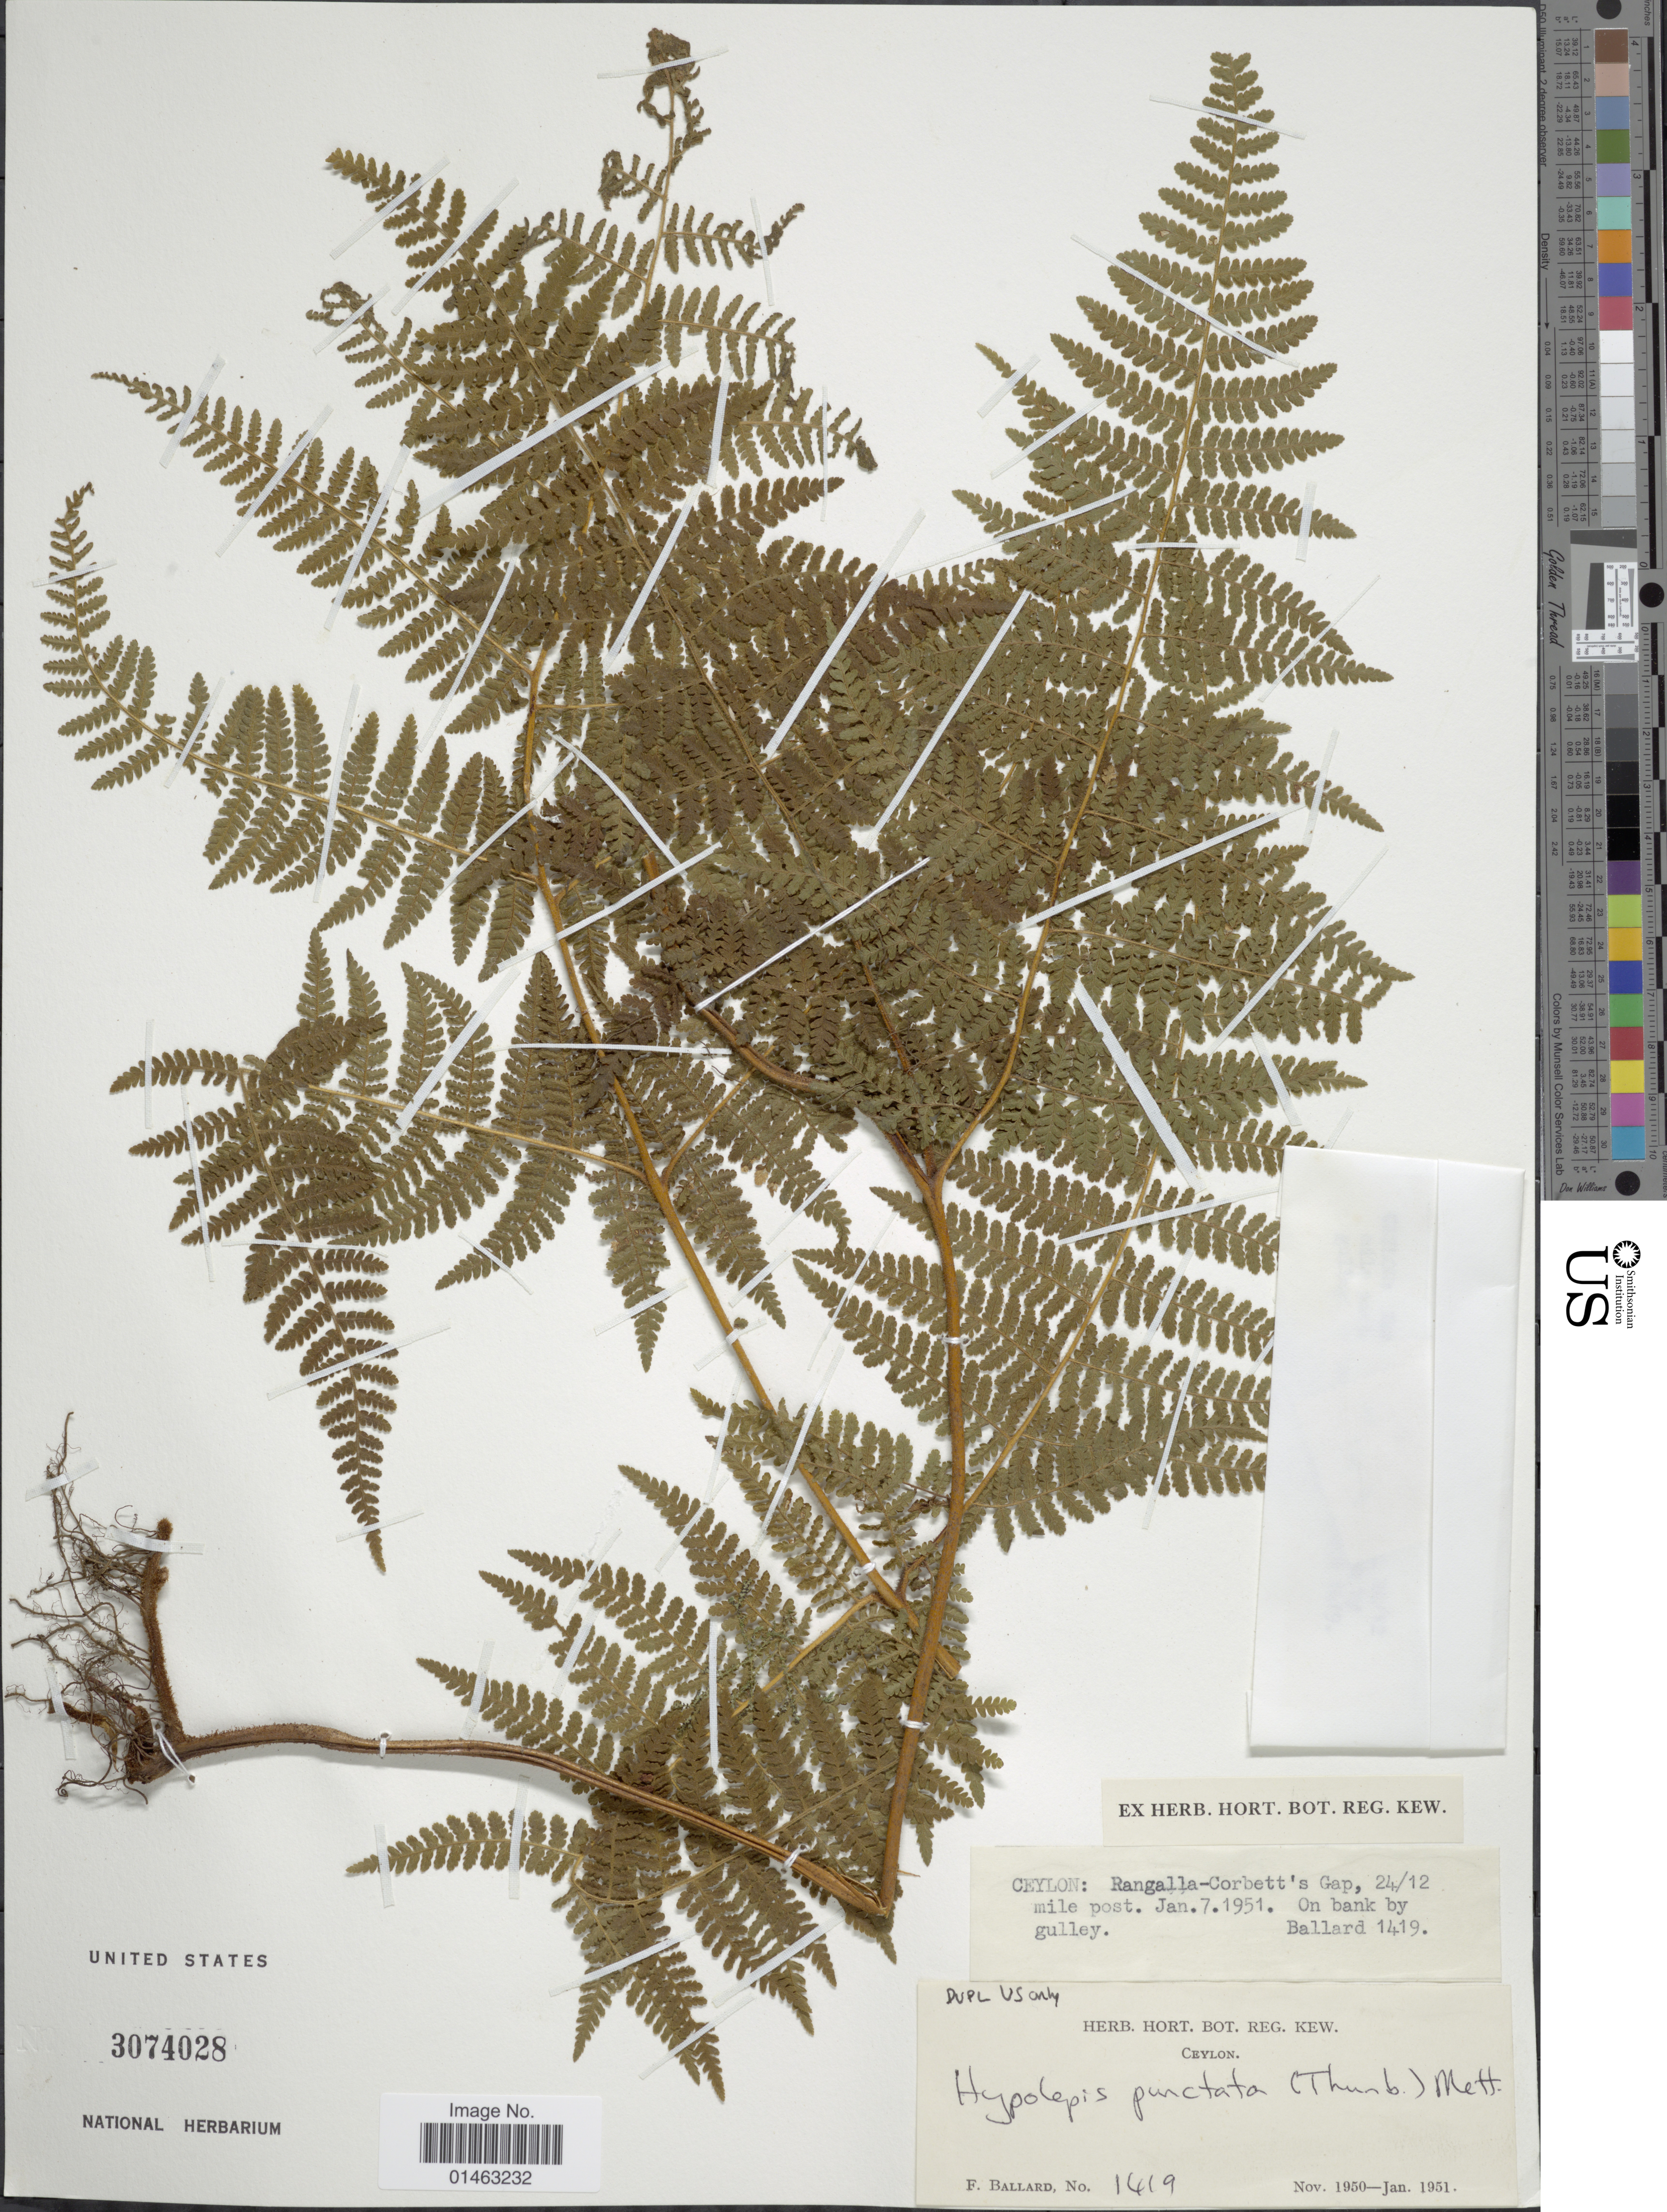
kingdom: Plantae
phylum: Tracheophyta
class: Polypodiopsida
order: Polypodiales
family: Dennstaedtiaceae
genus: Hypolepis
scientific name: Hypolepis punctata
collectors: F. Ballard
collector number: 1419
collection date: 1951-01-07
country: Sri Lanka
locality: Ceylon: Rangalla-Corbett's Gap, 24/12 mile post.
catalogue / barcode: US 3074028